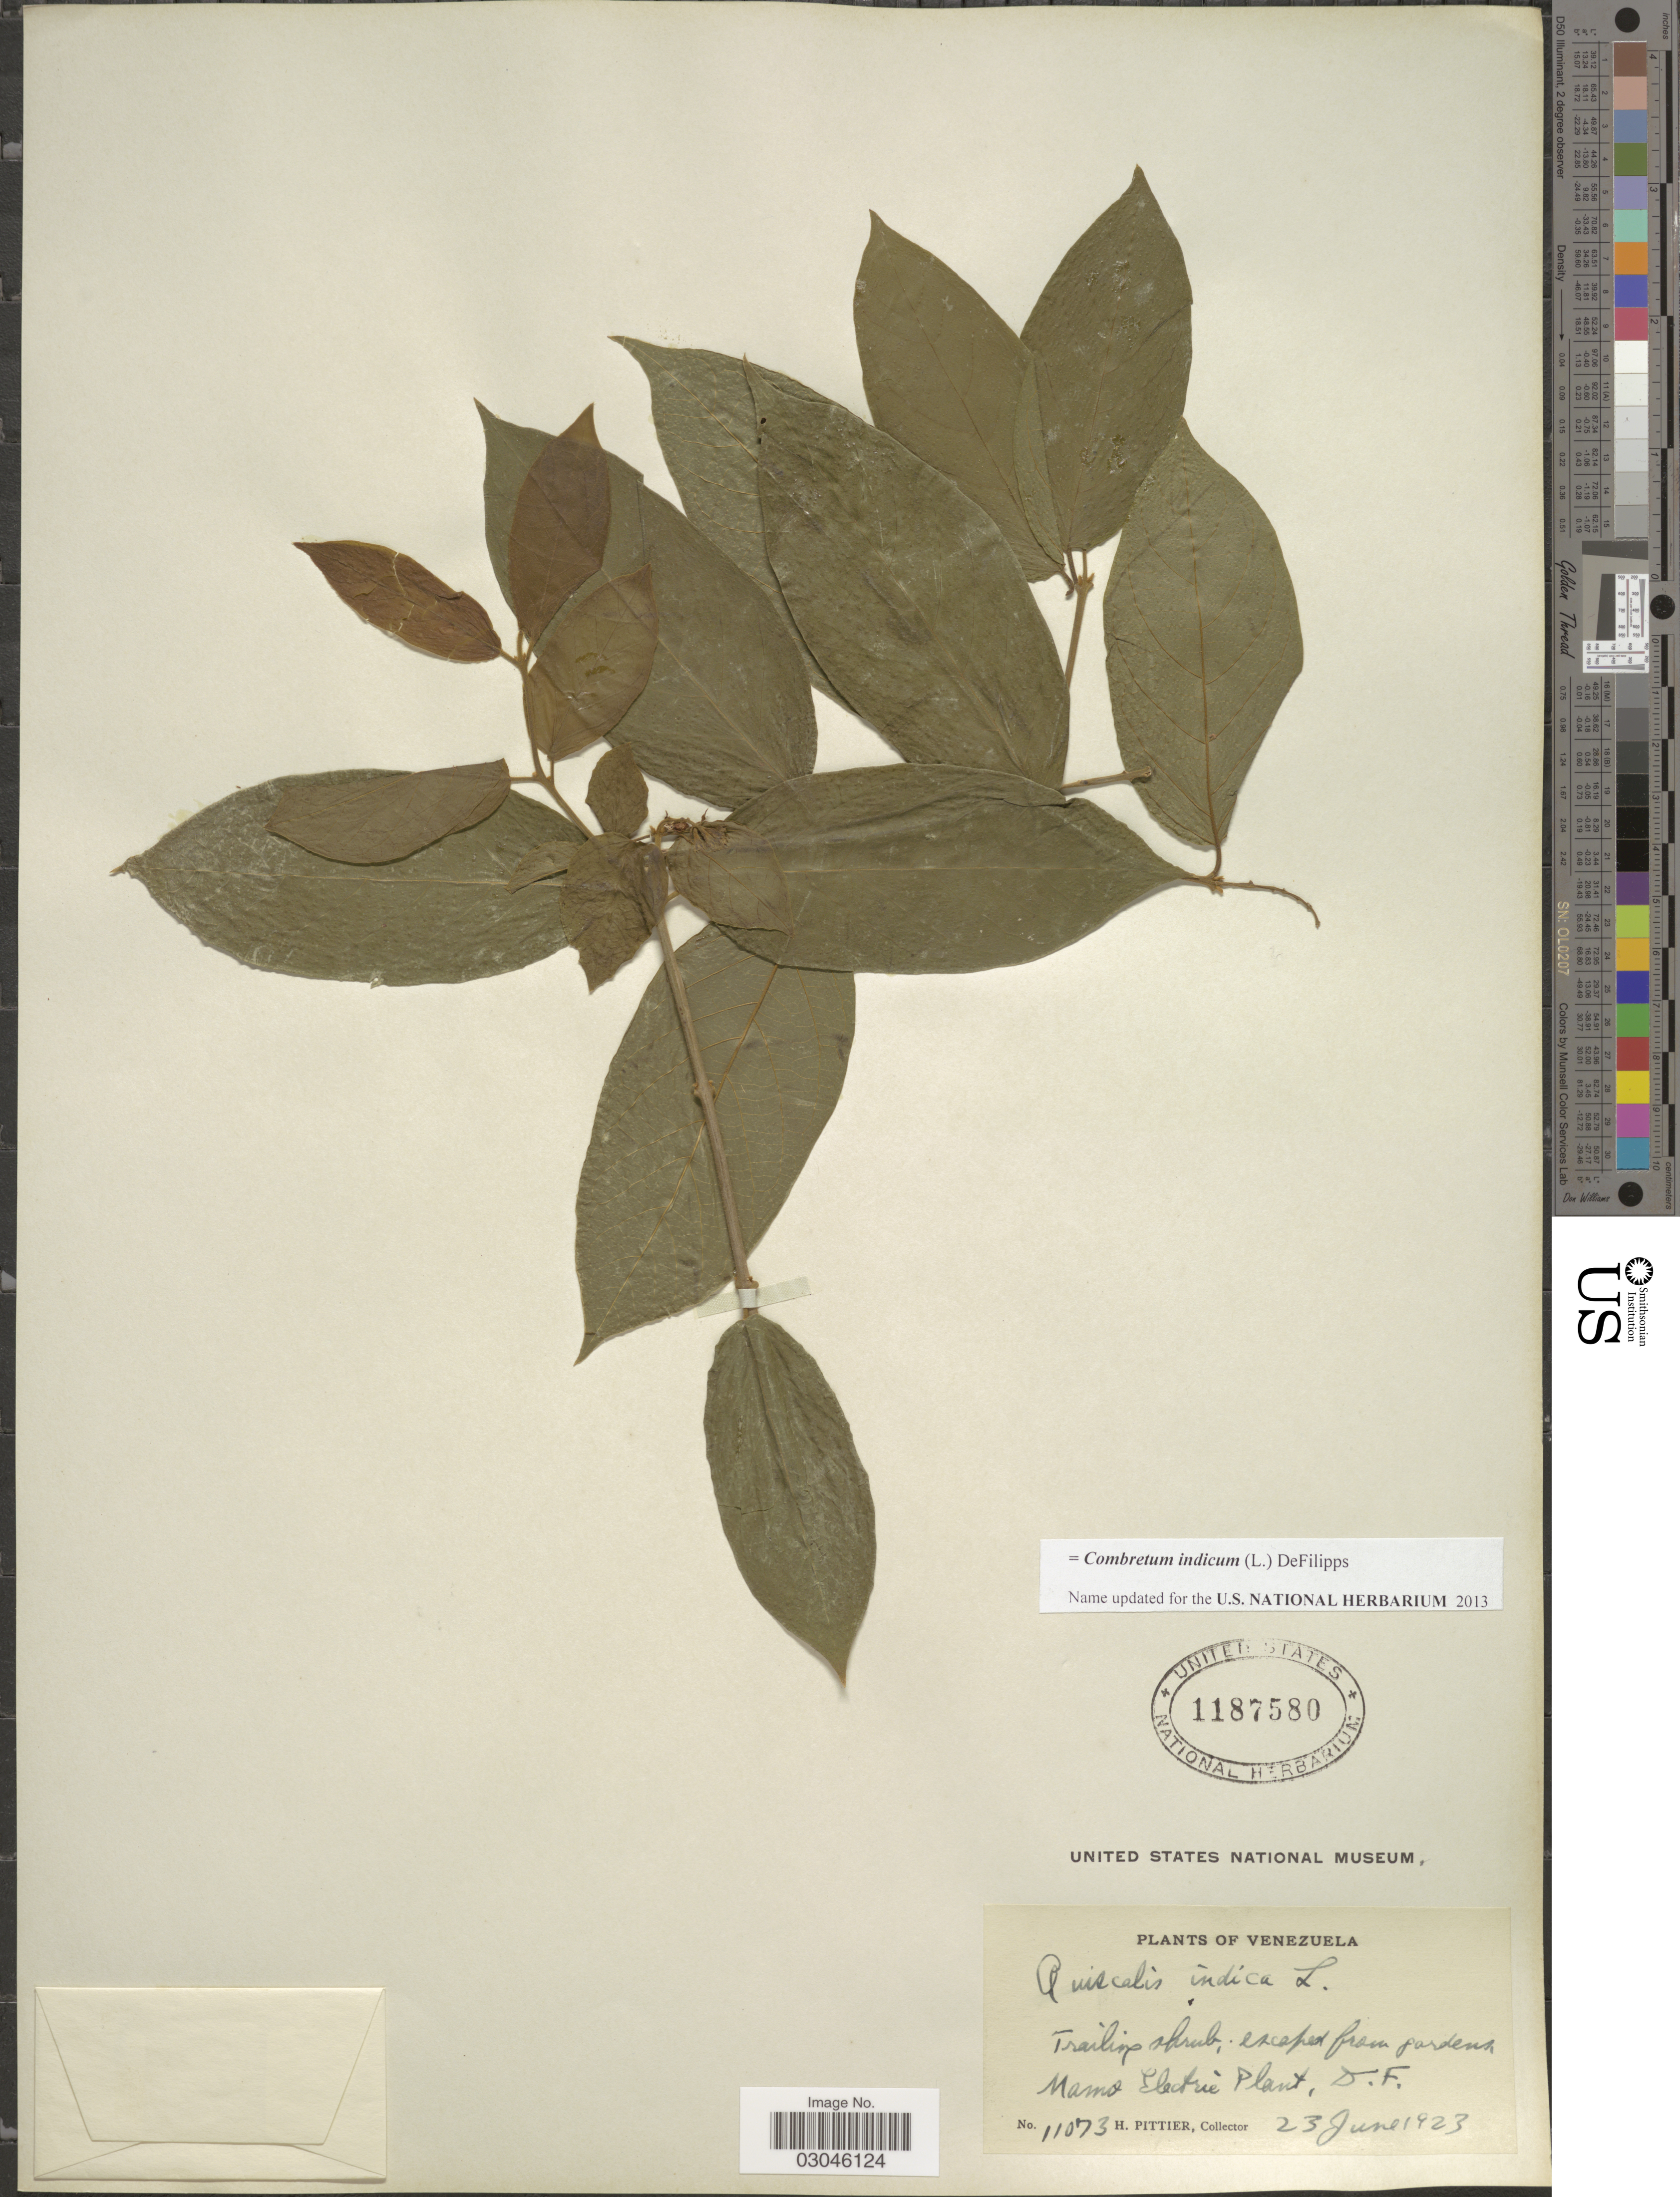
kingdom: Plantae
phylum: Tracheophyta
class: Magnoliopsida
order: Myrtales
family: Combretaceae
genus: Combretum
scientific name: Combretum indicum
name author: (L.) DeFilipps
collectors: H. F. Pittier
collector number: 11073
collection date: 1923-06-23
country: Venezuela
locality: Mamo Electric Plant, D.F.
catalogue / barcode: US 1187580